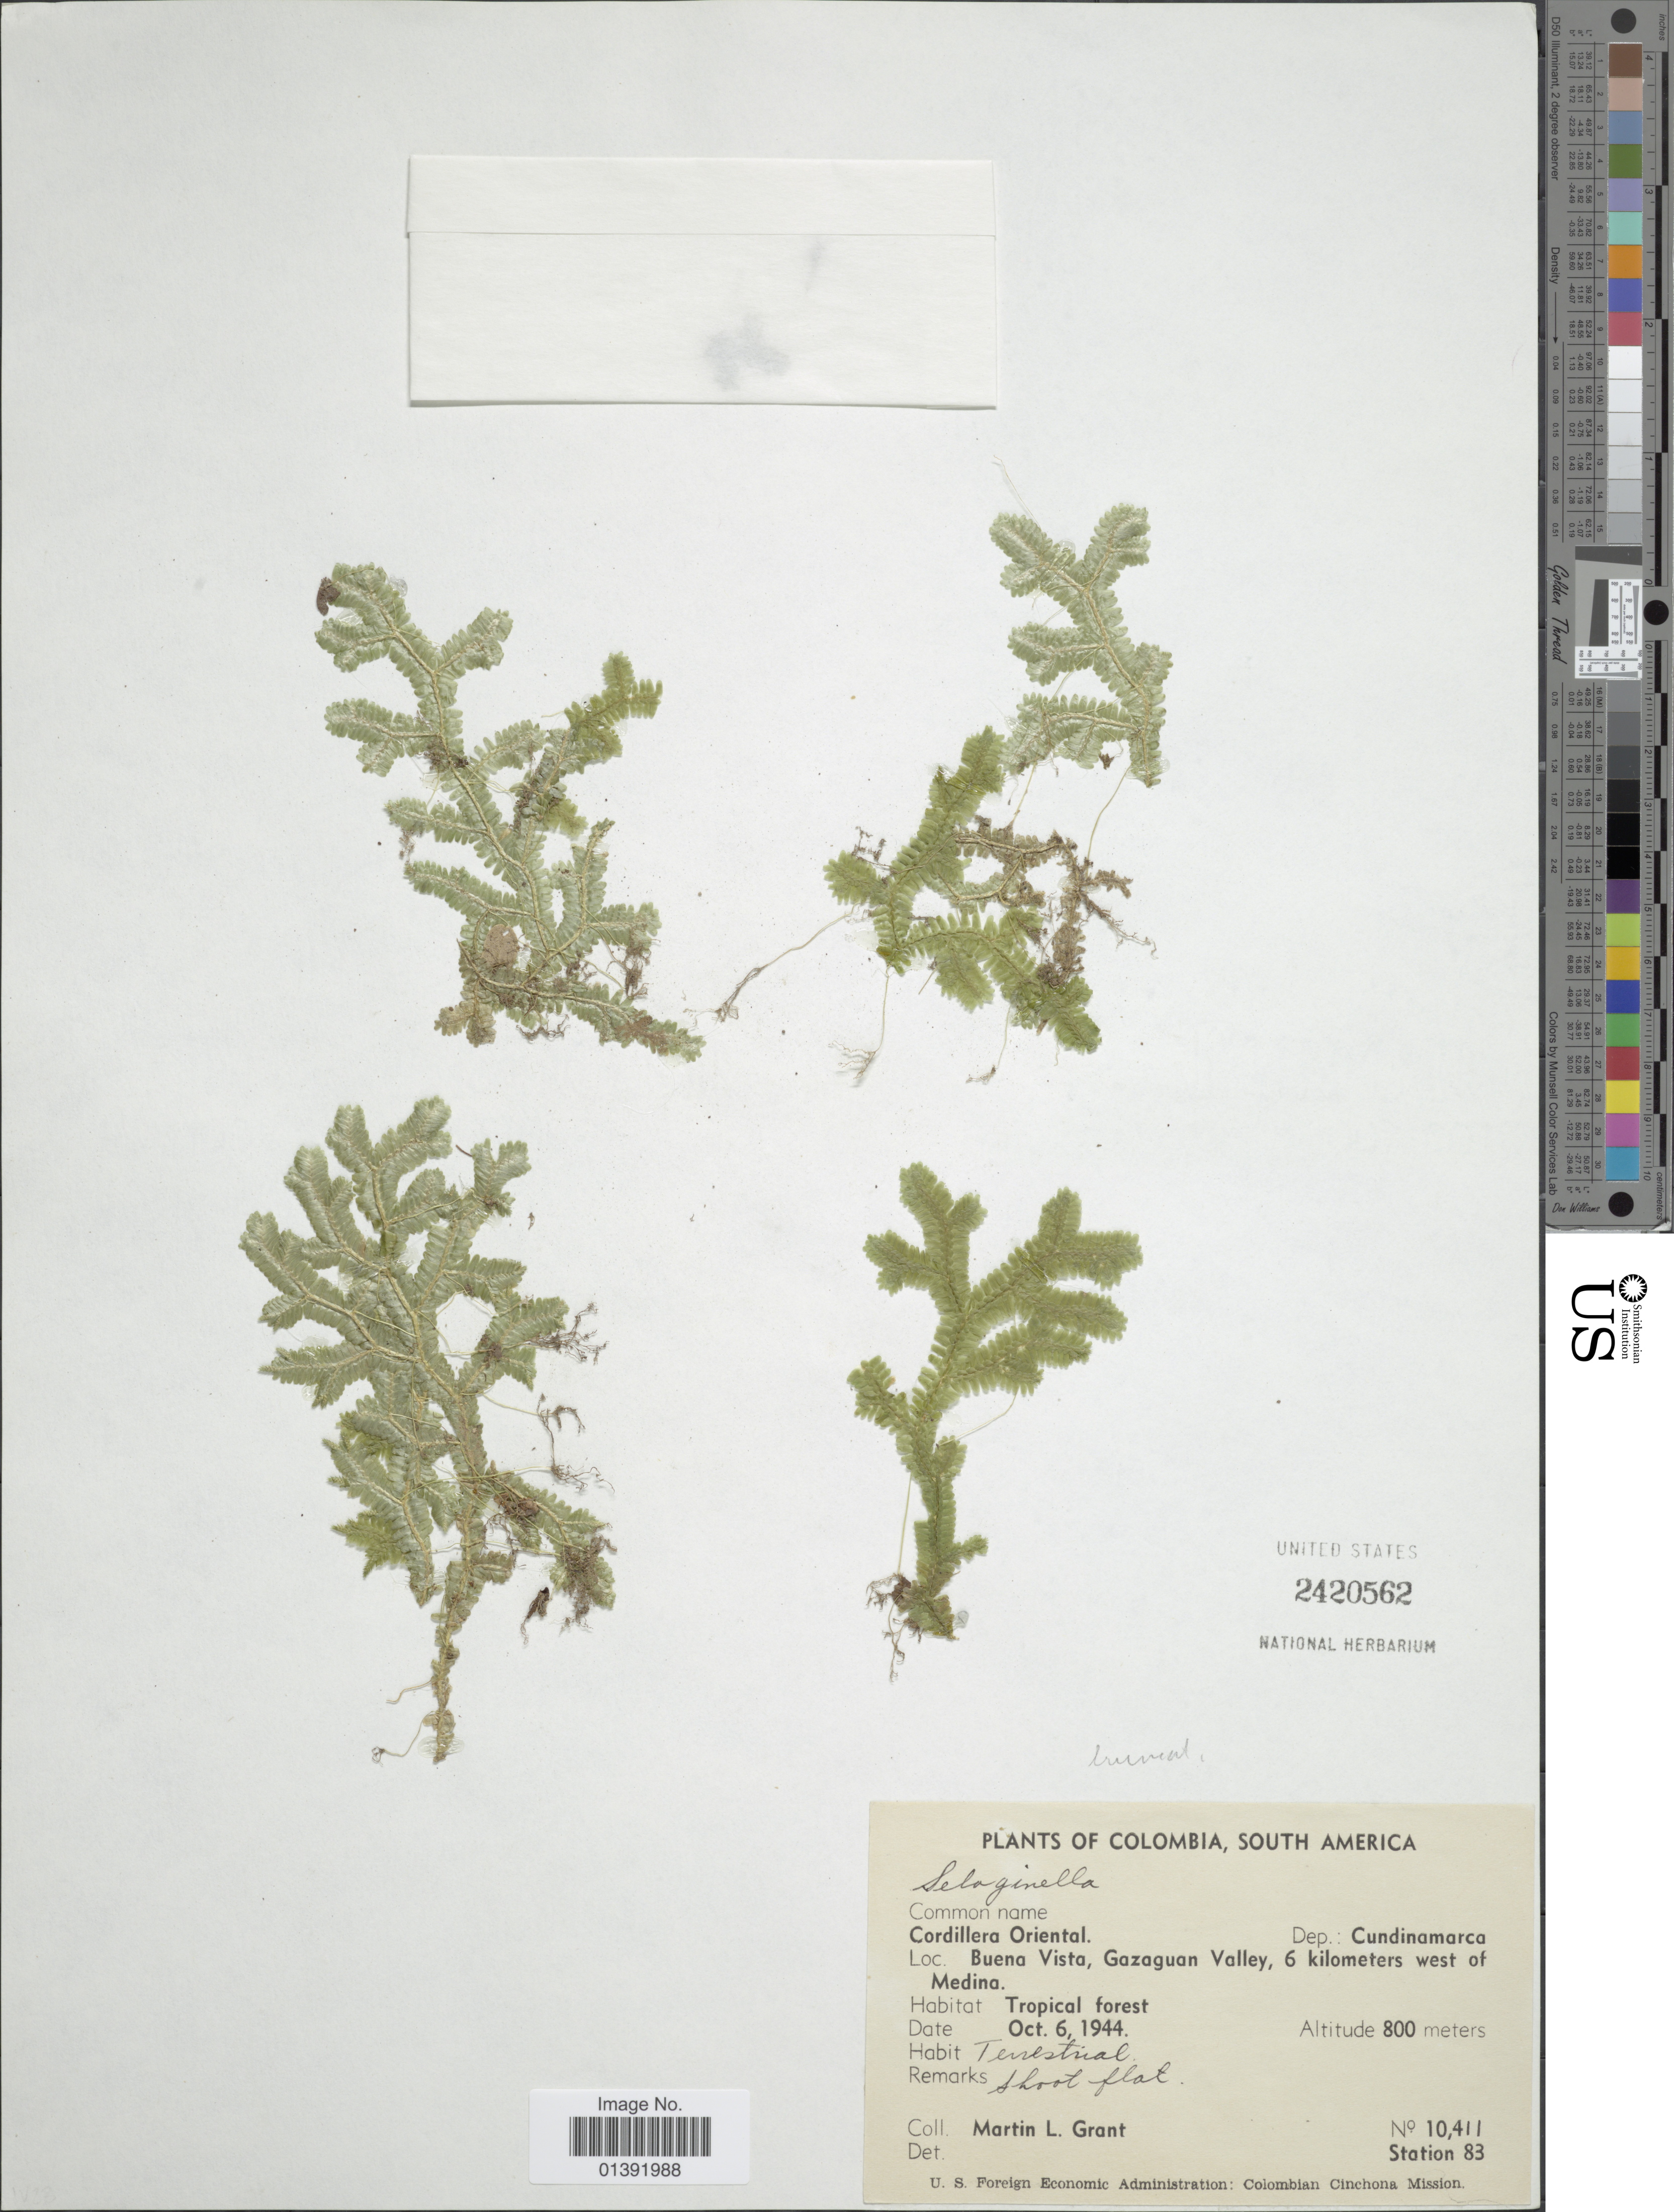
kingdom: Plantae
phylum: Tracheophyta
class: Lycopodiopsida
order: Selaginellales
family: Selaginellaceae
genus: Selaginella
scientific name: Selaginella truncata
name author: H. Karst. ex A. Braun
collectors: M. L. Grant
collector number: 10411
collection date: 1944-10-06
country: Colombia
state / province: Cundinamarca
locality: Cordillera Oriental, Buena Vista, Gazaguan Valley, 6 kilometers west of Medina, Station 83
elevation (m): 800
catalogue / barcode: US 2420562